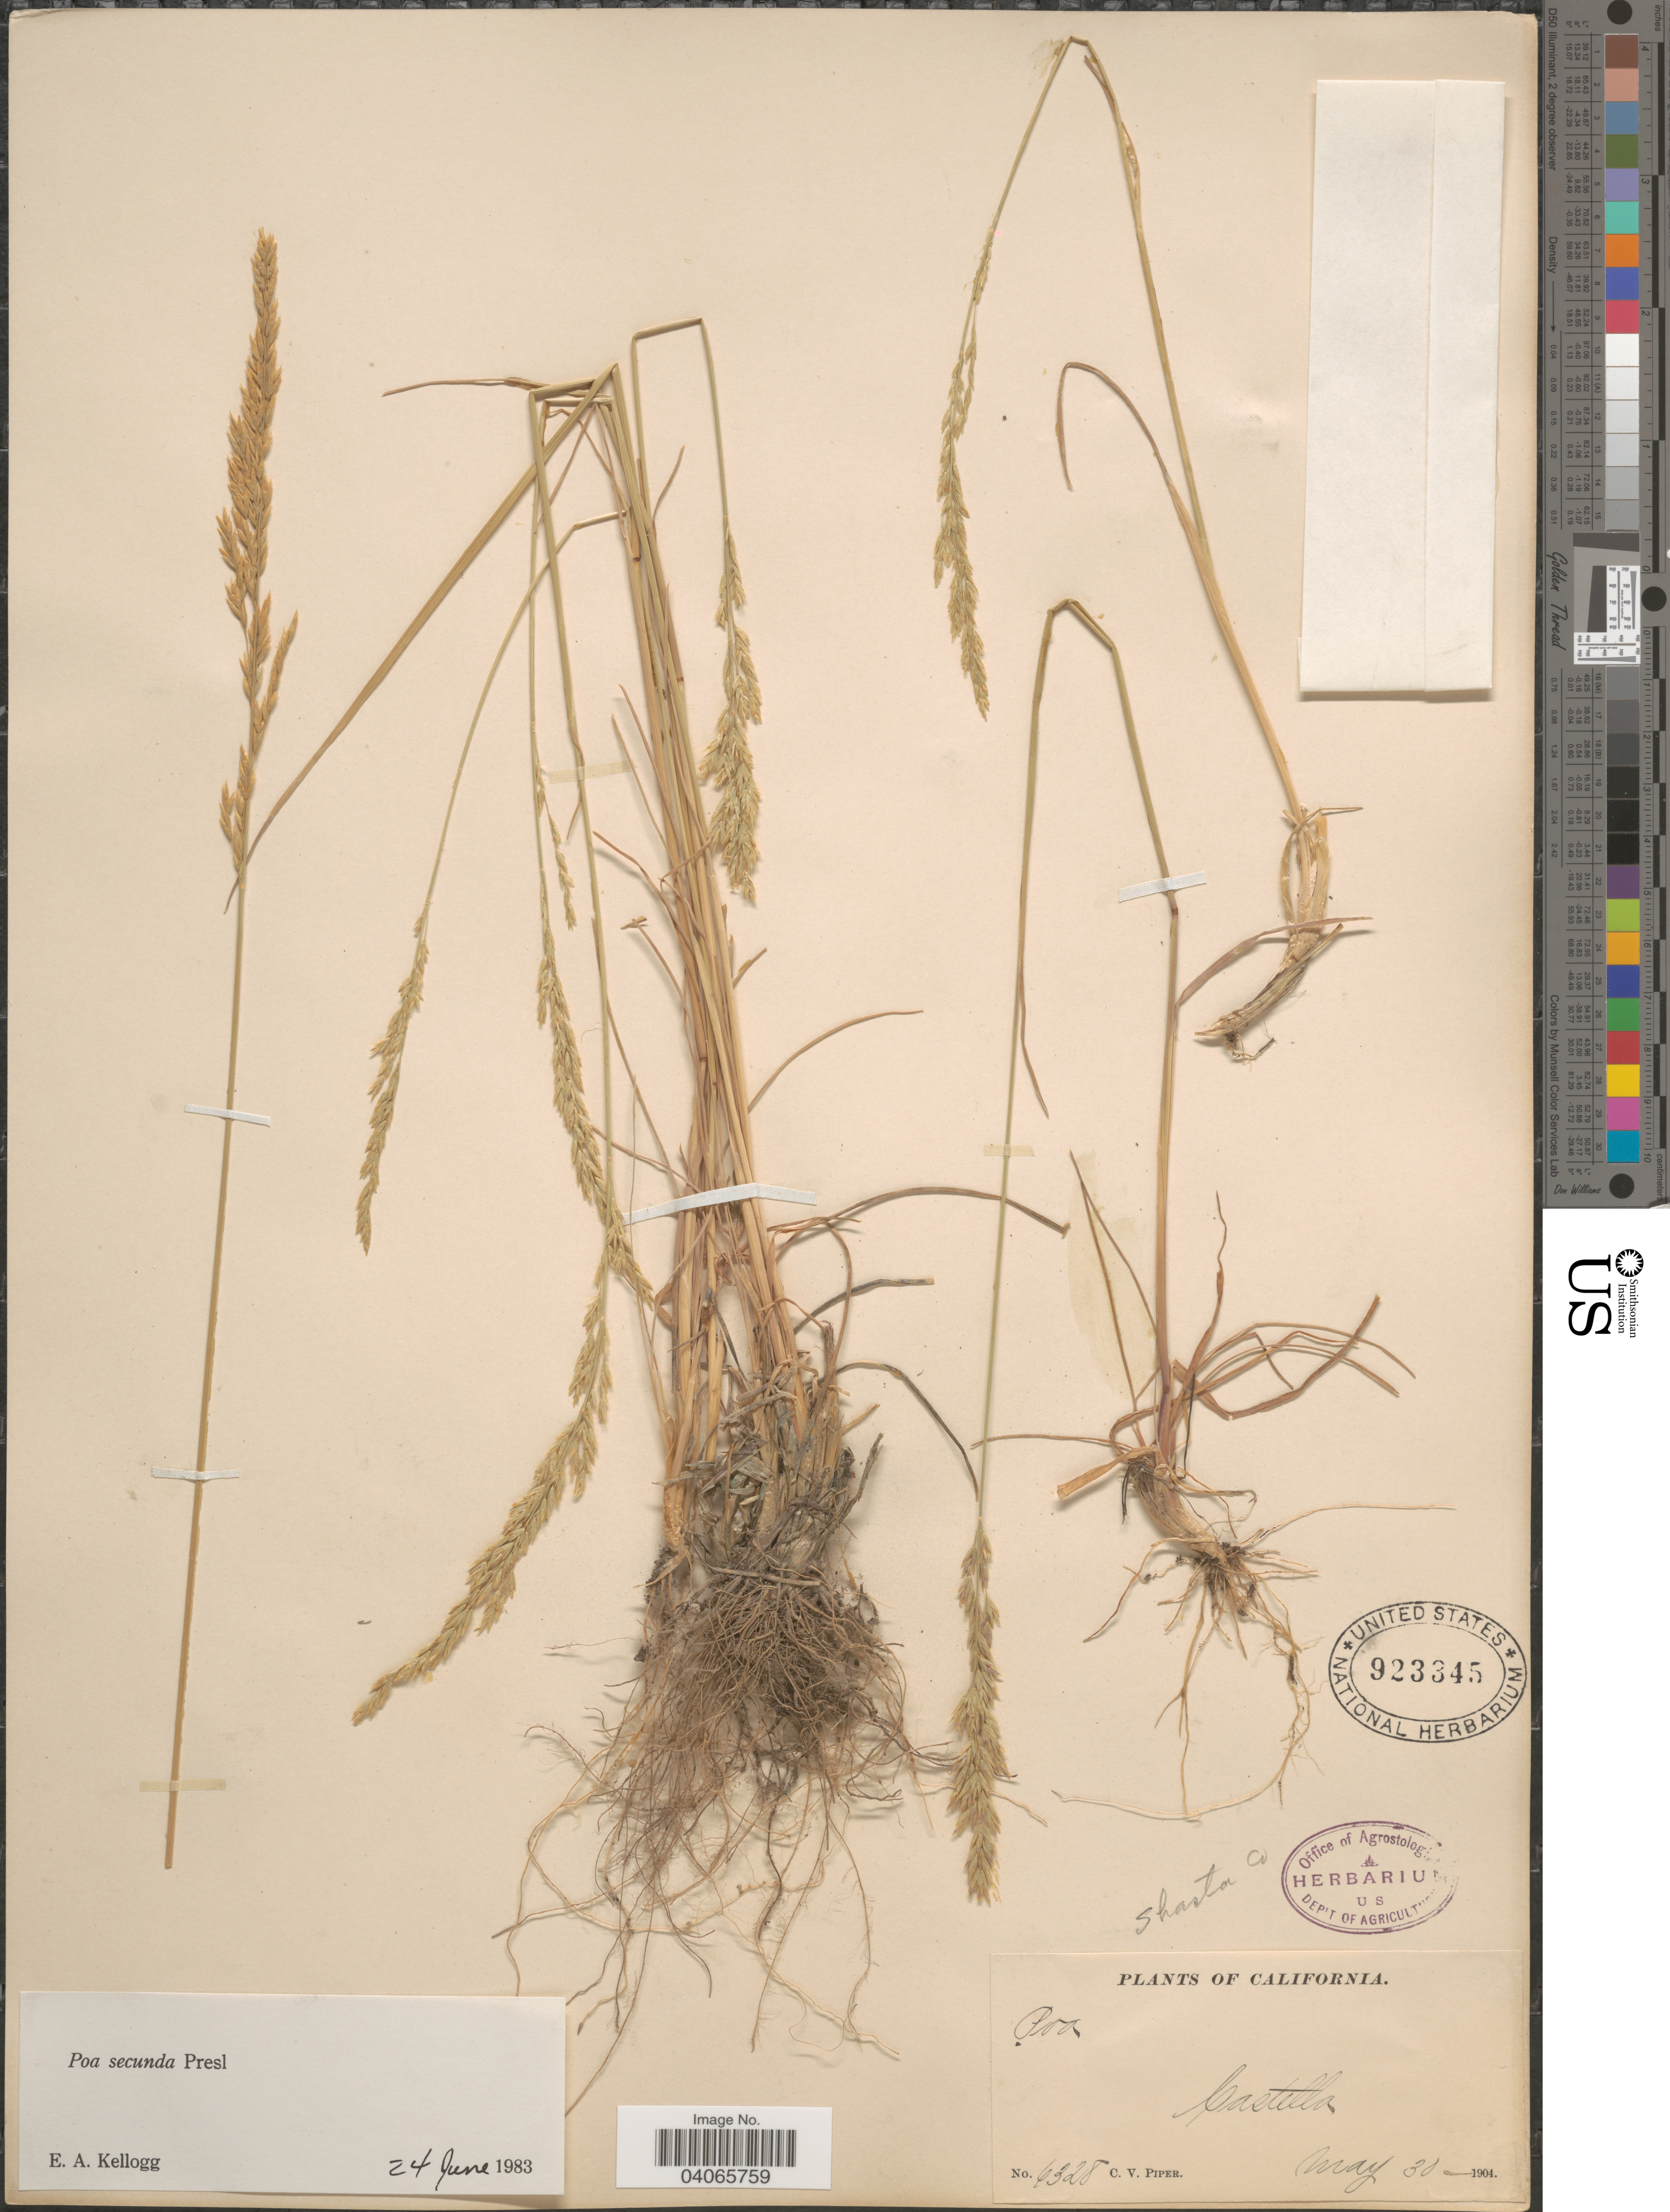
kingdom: Plantae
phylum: Tracheophyta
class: Liliopsida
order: Poales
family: Poaceae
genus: Poa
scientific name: Poa secunda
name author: J. Presl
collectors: C. V. Piper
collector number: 6328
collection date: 1904-05-30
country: United States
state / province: California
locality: Castella. Shaston Co.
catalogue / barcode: US 923345